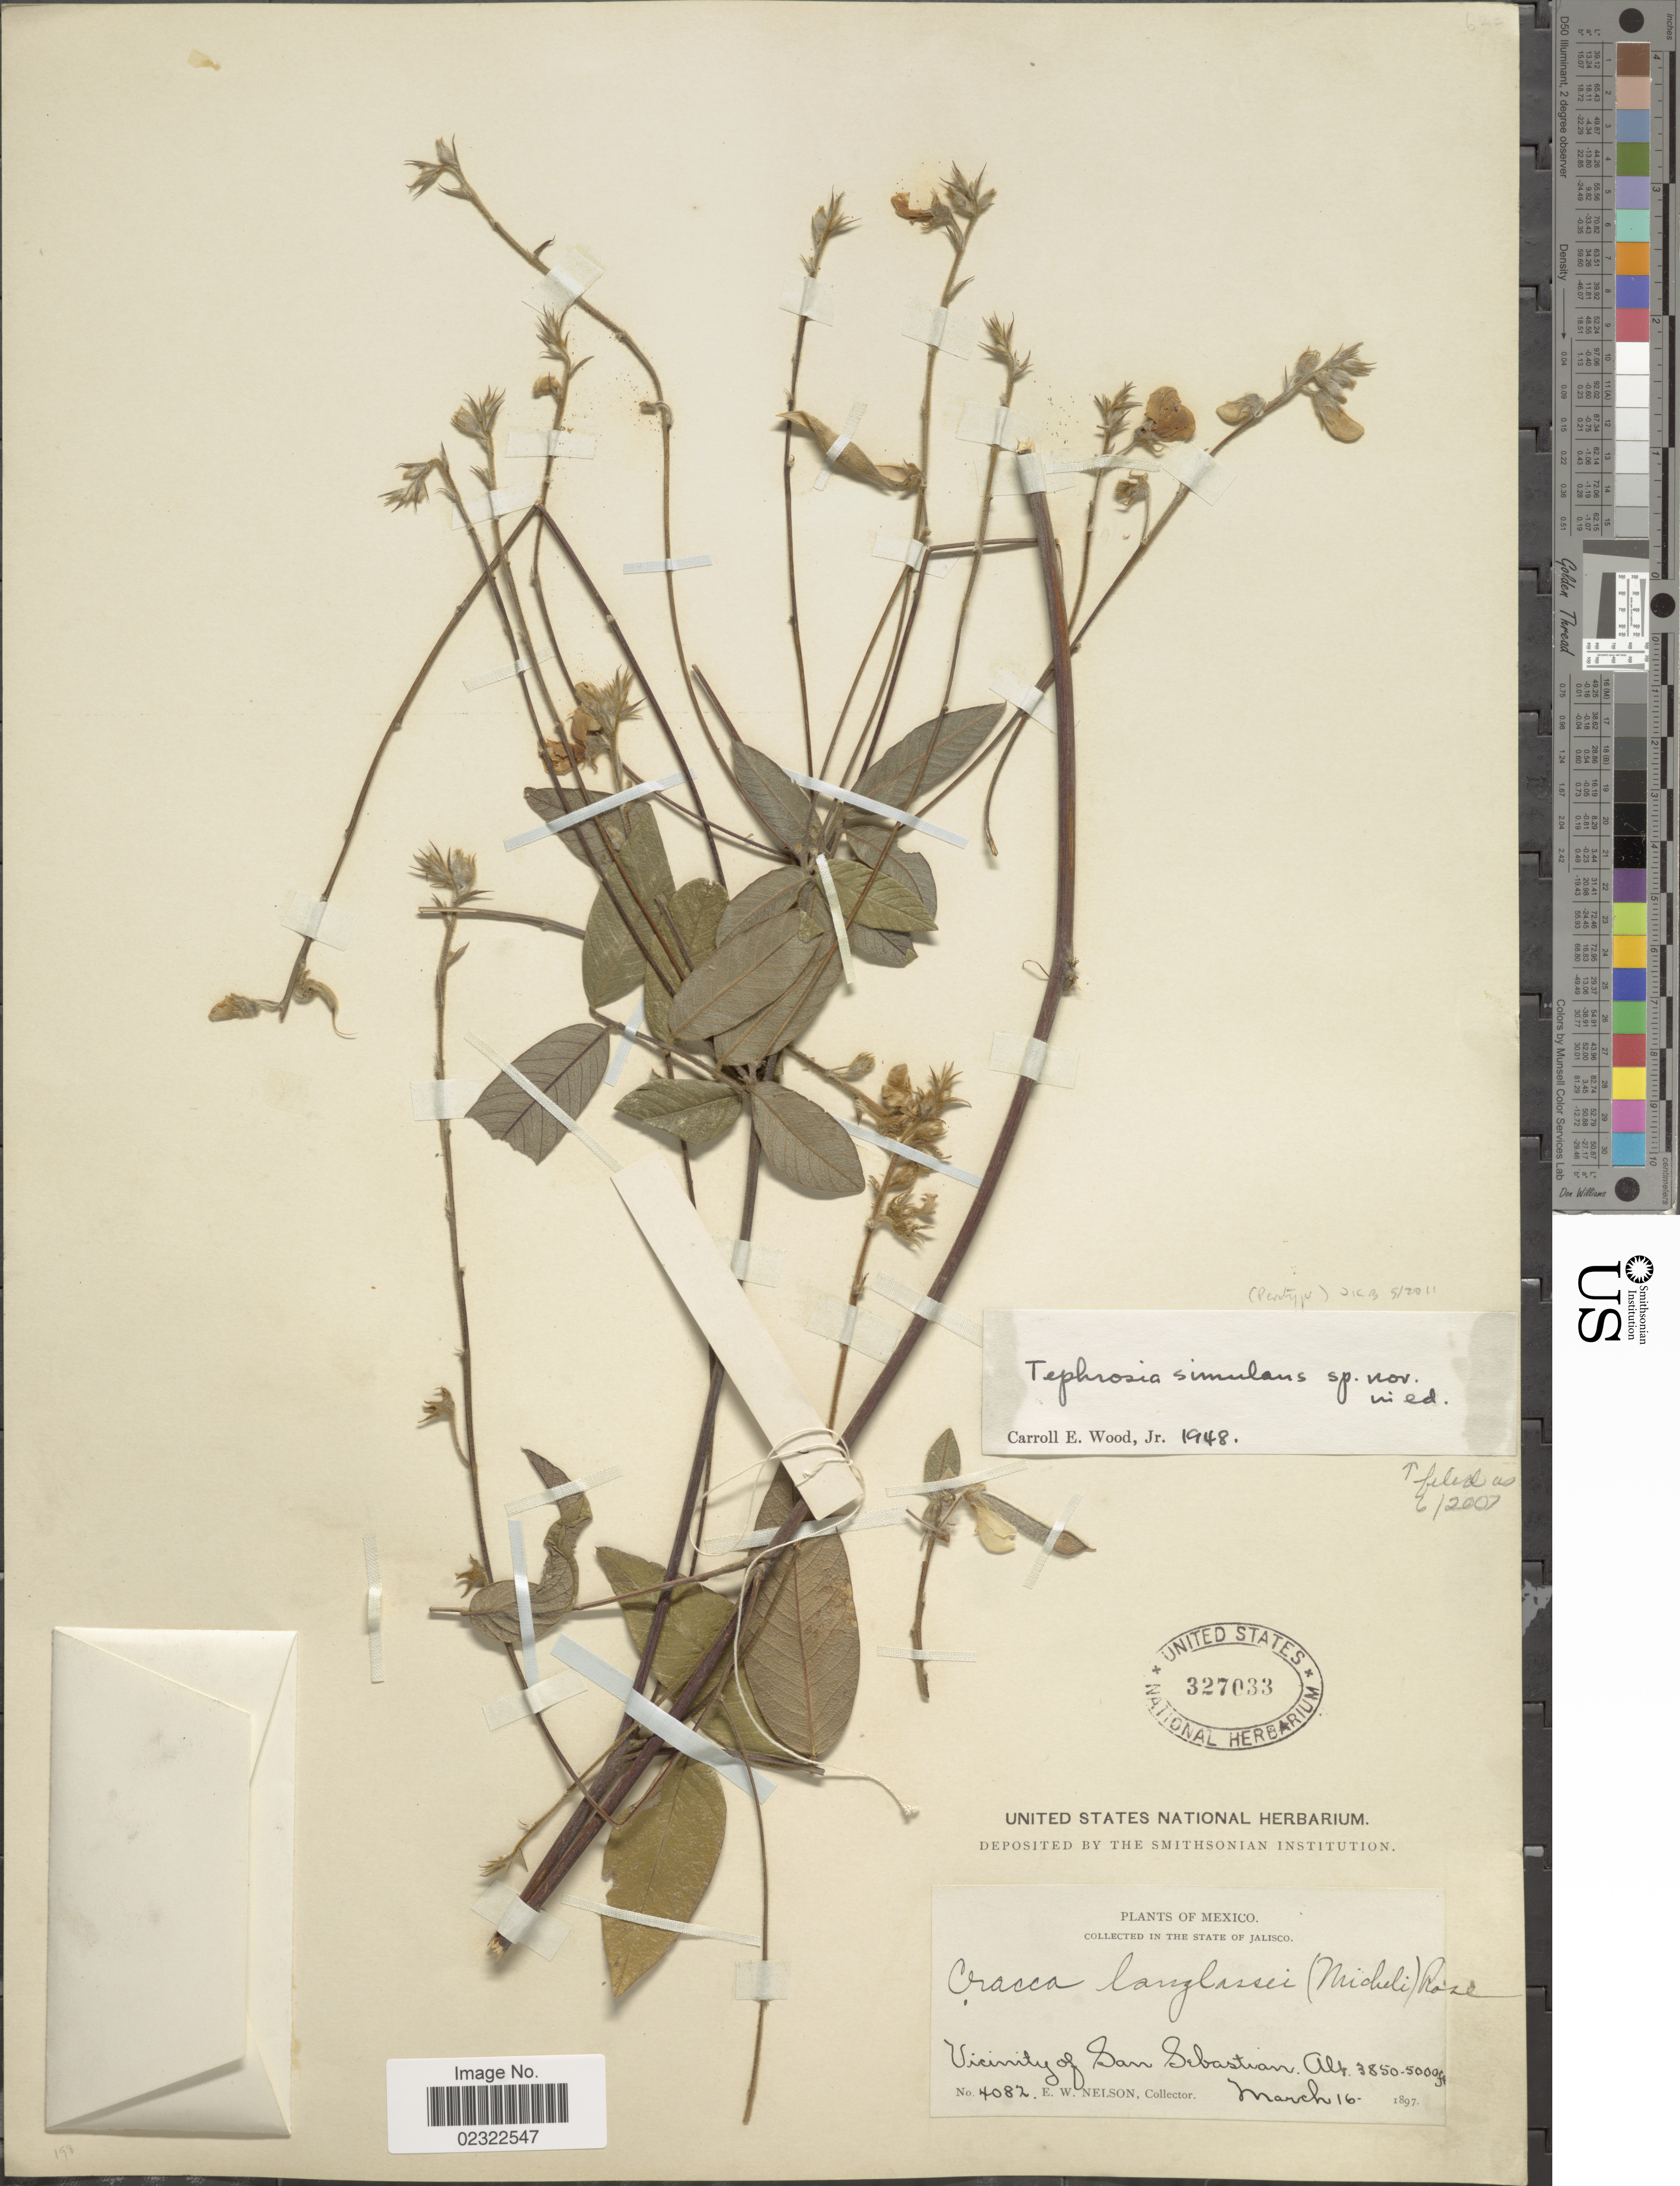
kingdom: Plantae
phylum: Tracheophyta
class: Magnoliopsida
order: Fabales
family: Fabaceae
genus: Tephrosia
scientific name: Tephrosia simulans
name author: C.E. Wood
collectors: E. W. Nelson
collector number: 4082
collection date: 1897-03-16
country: Mexico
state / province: Jalisco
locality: Mexico, State of Jalsico. Vicinity of San Sebastian.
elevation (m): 1173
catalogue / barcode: US 327033